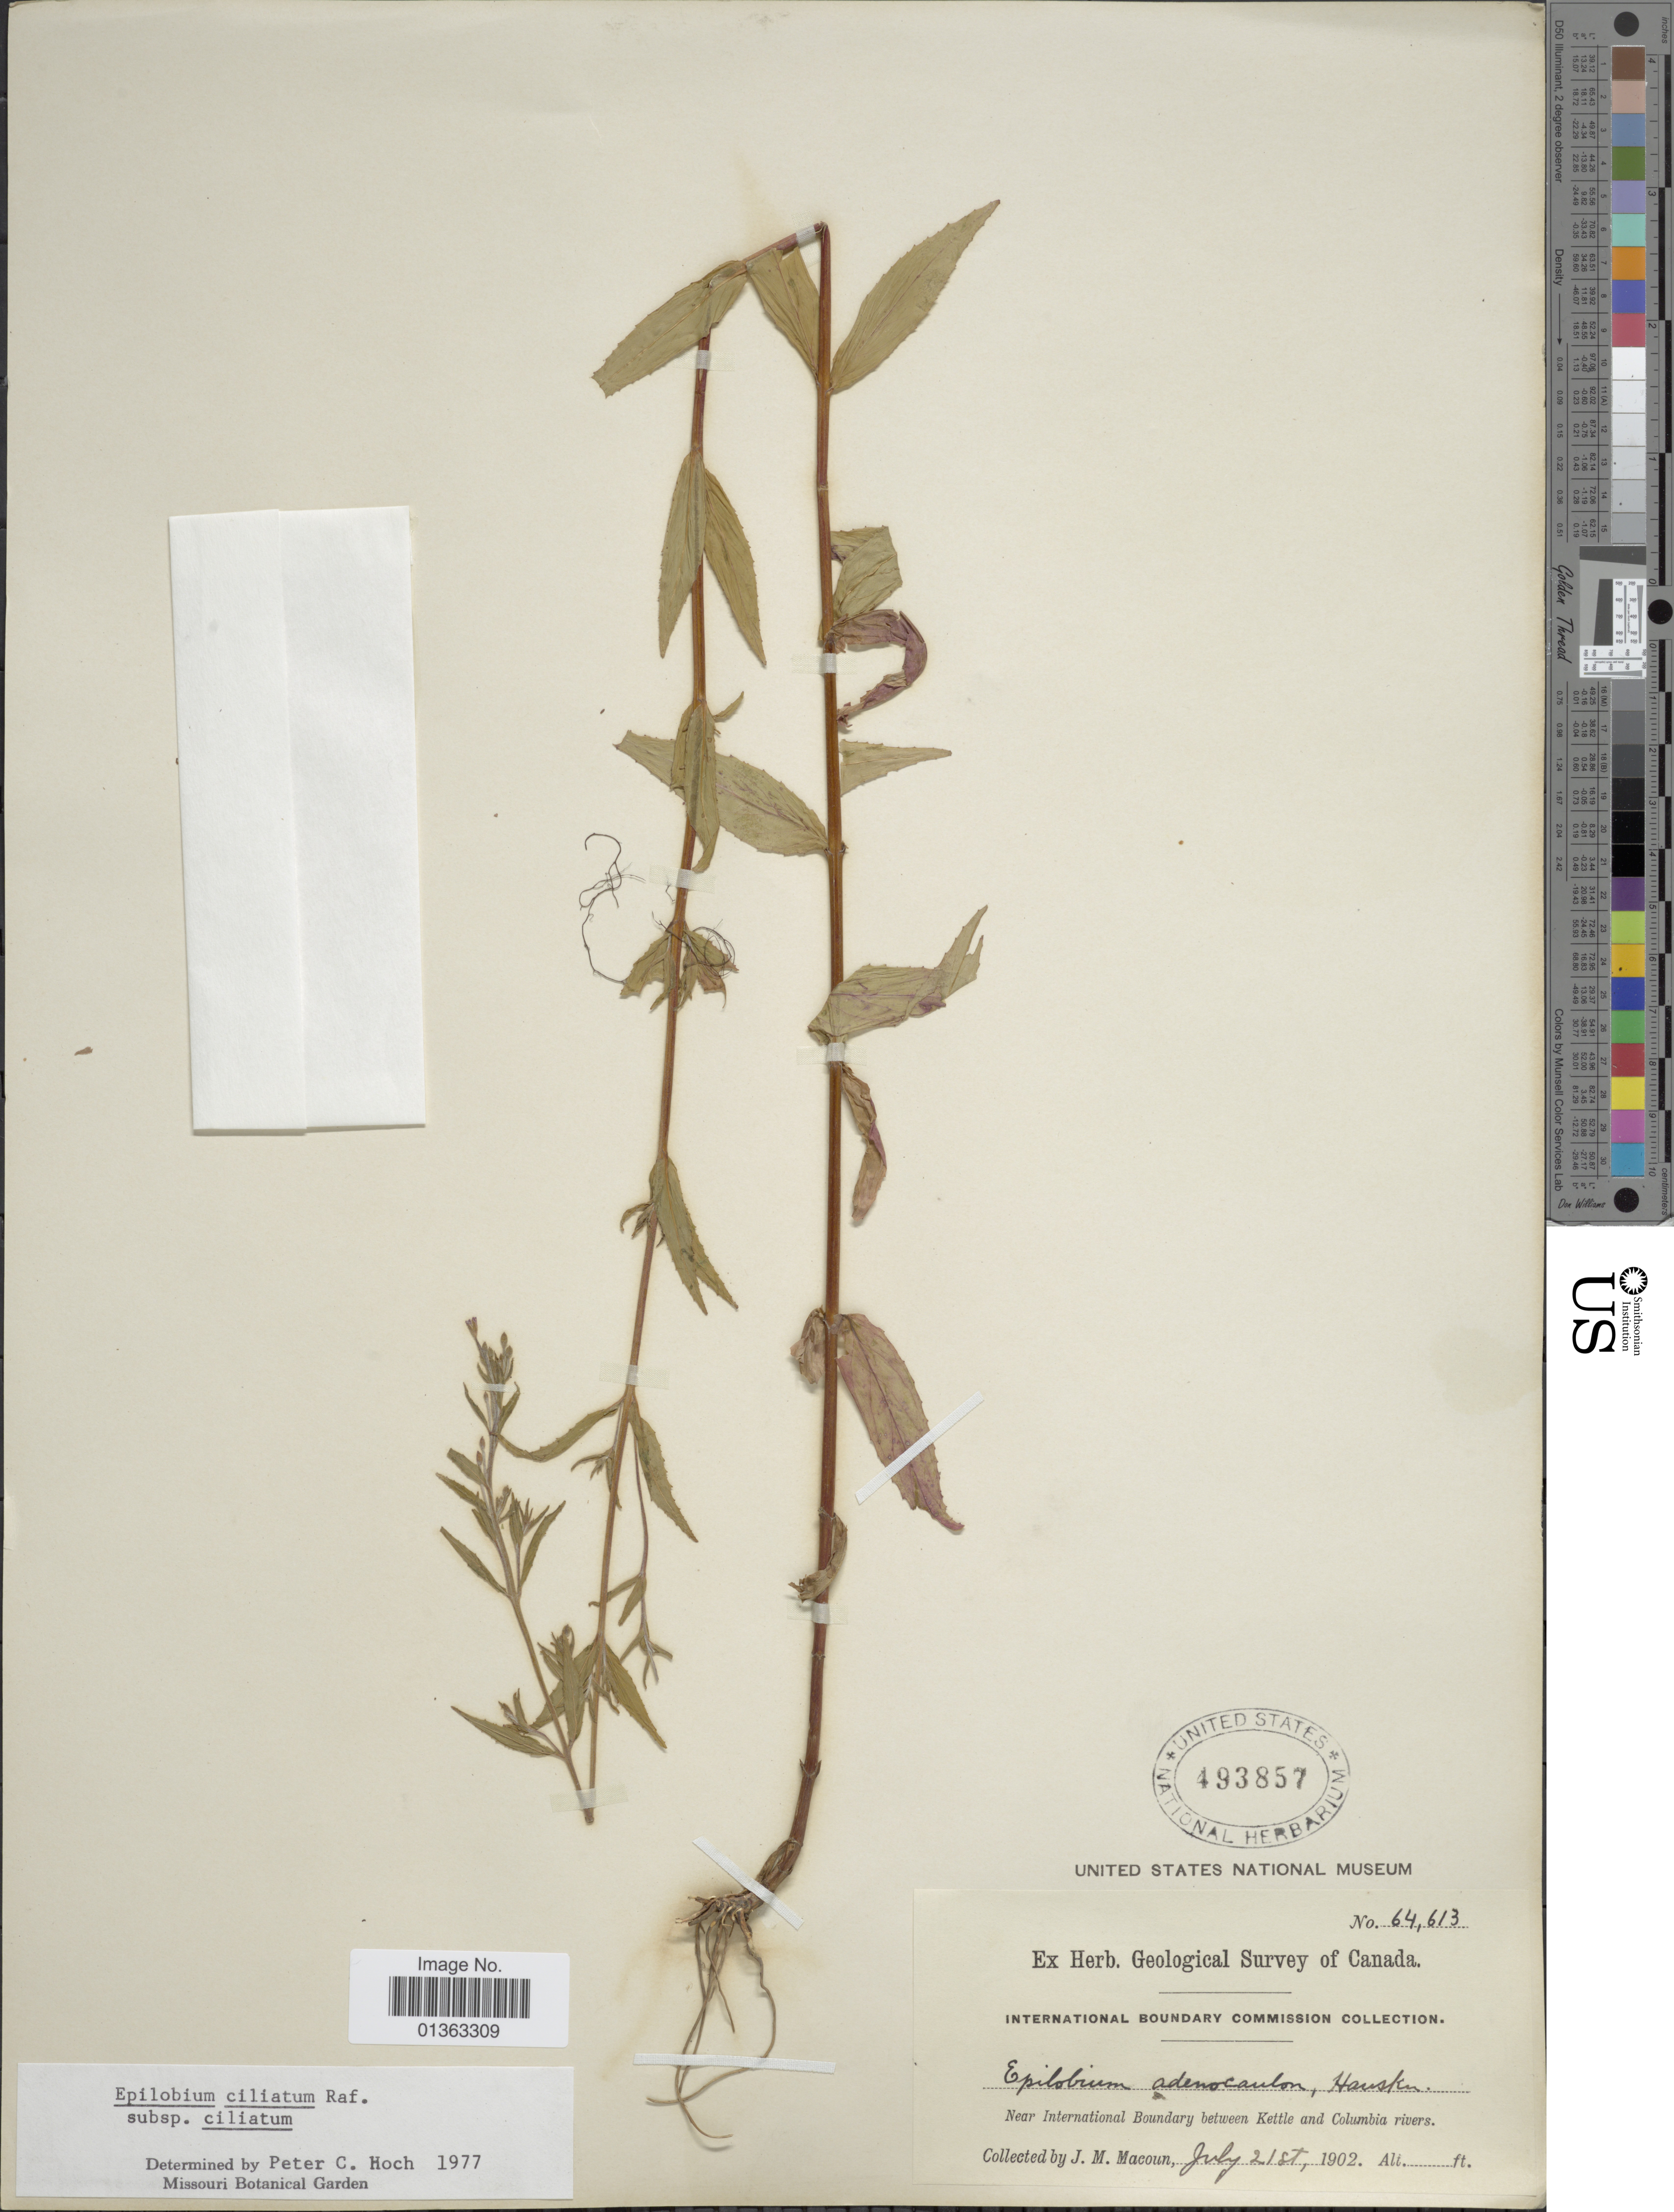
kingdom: Plantae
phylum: Tracheophyta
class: Magnoliopsida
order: Myrtales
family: Onagraceae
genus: Epilobium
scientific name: Epilobium ciliatum subsp. ciliatum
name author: Raf.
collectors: J. M. Macoun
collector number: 64613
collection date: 1902-07-21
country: Canada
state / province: British Columbia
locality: Near International Boundary between Kettle and Columbia rivers.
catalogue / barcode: US 493857